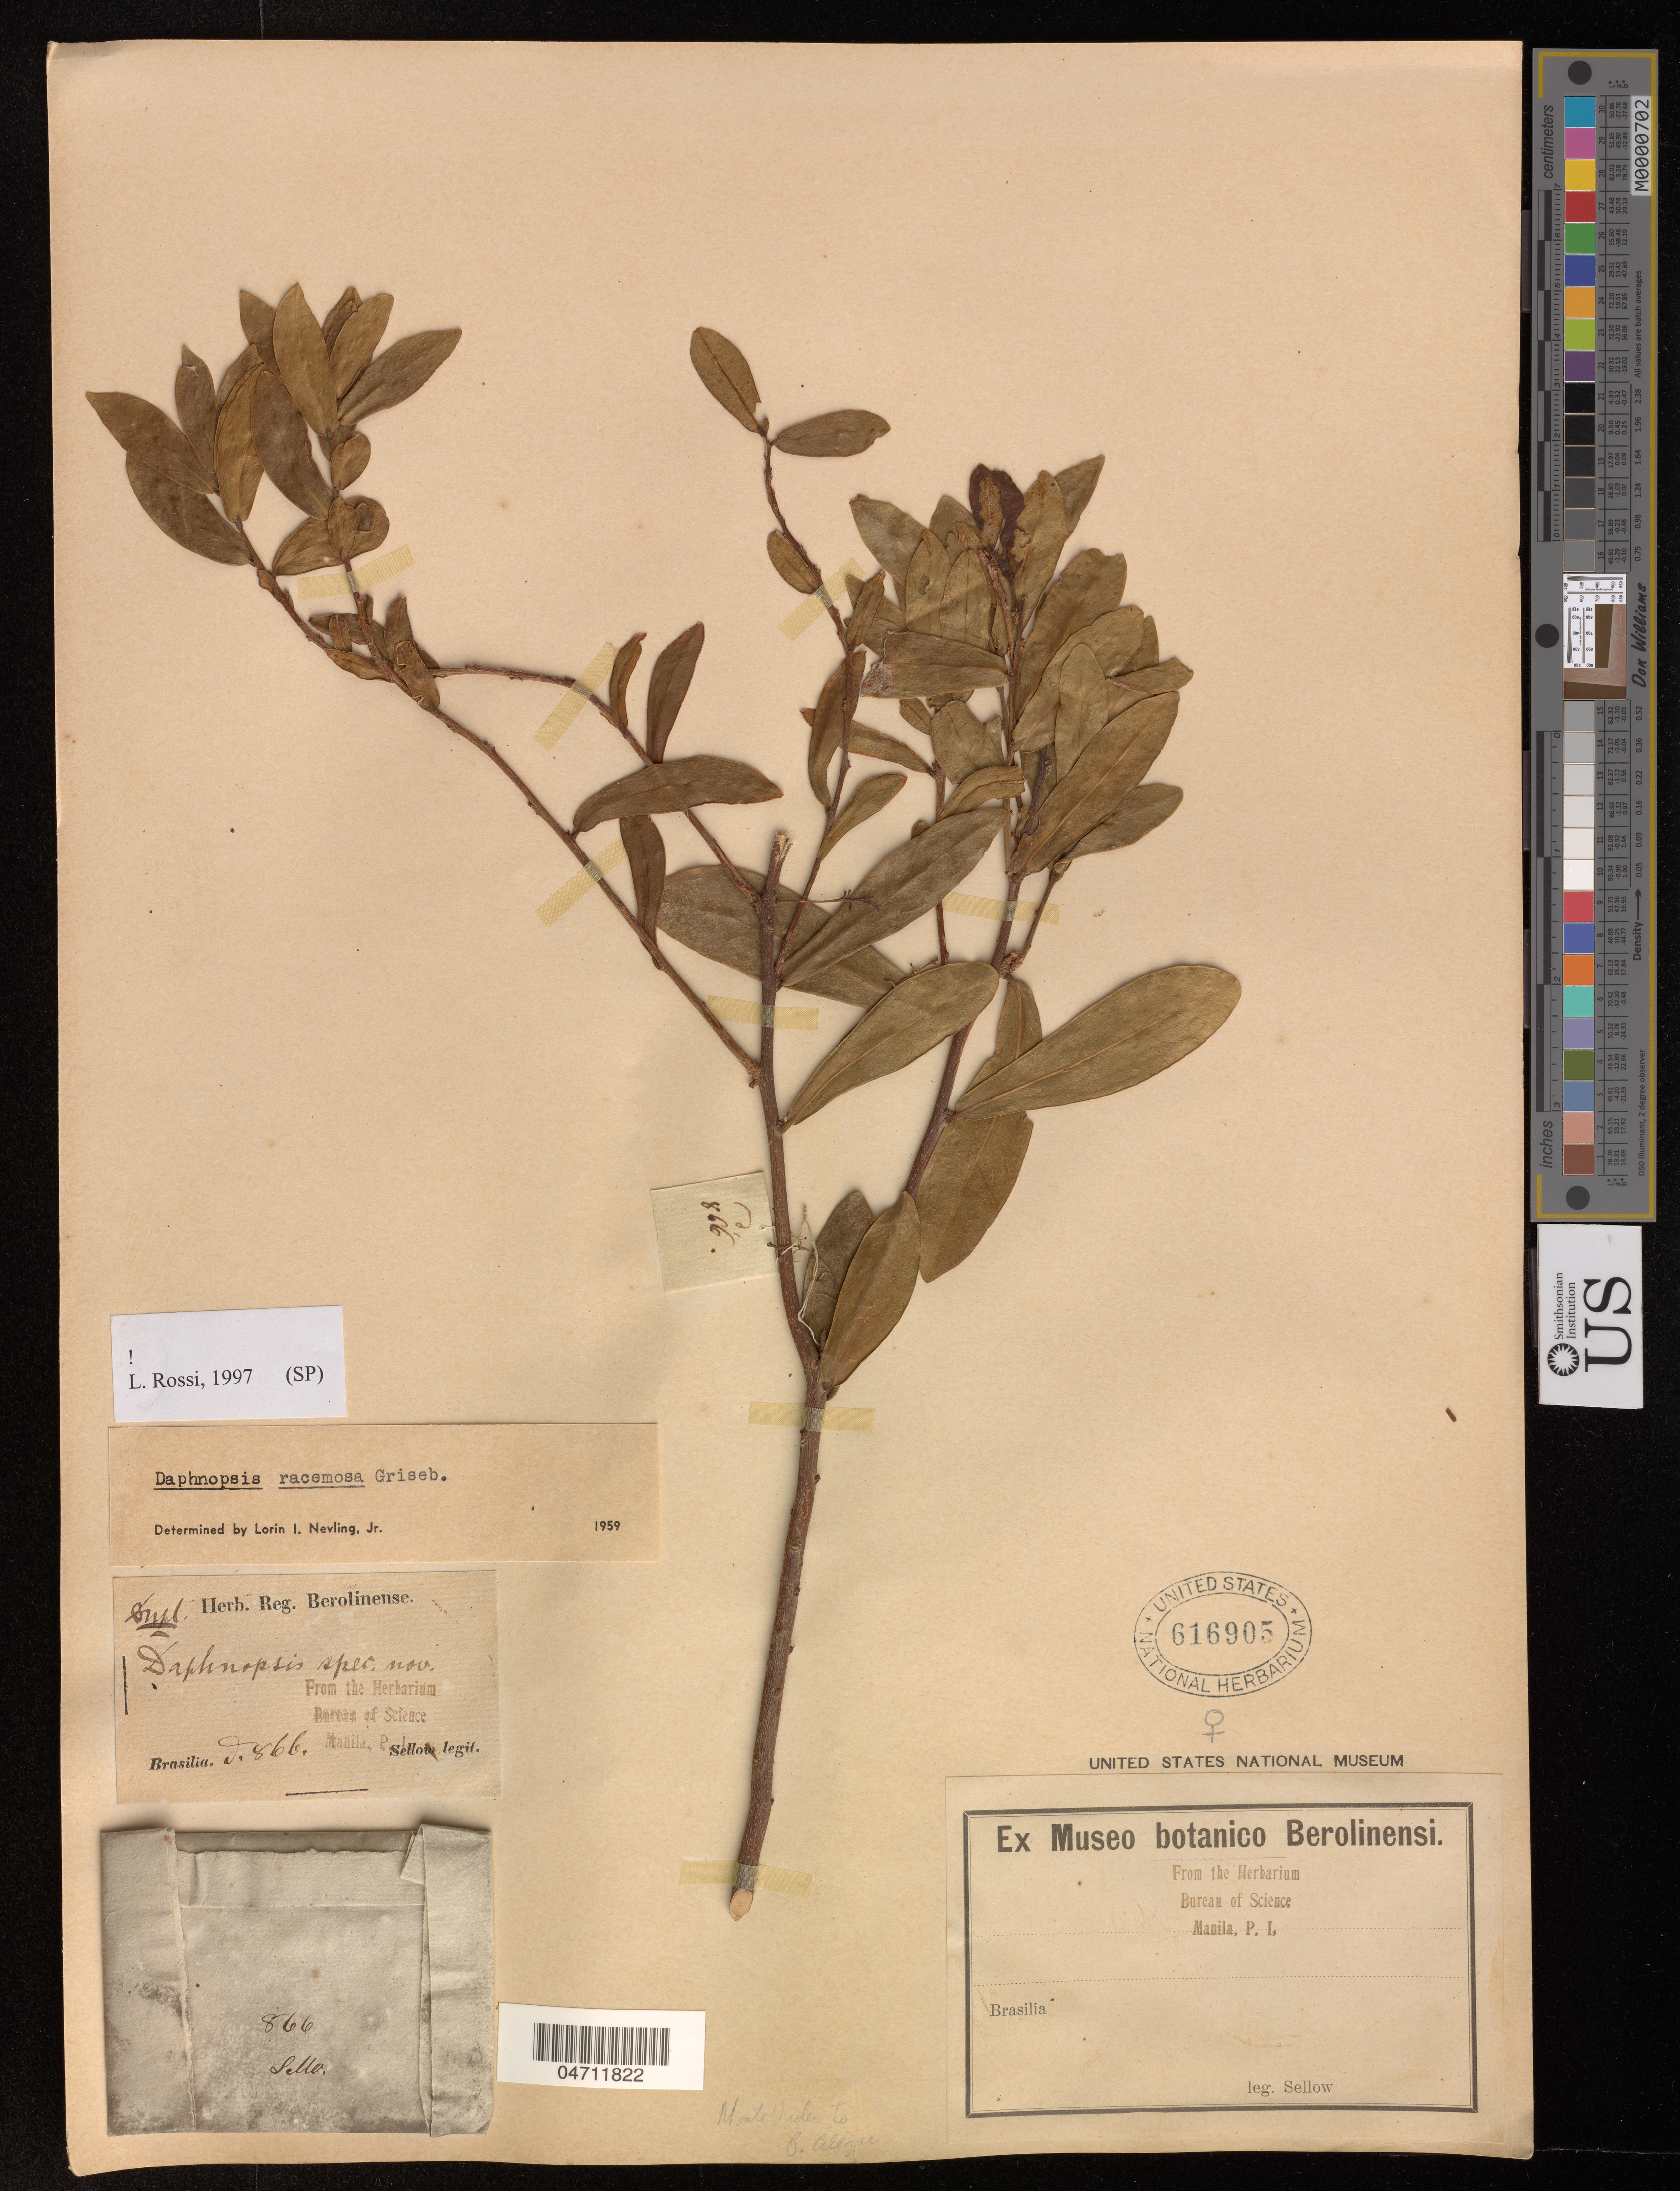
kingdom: Plantae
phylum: Tracheophyta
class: Magnoliopsida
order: Malvales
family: Thymelaeaceae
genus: Daphnopsis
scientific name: Daphnopsis racemosa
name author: Griseb.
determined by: Rossi, L.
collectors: -. Sellow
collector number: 866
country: Brazil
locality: Brasilia.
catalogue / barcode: US 616905